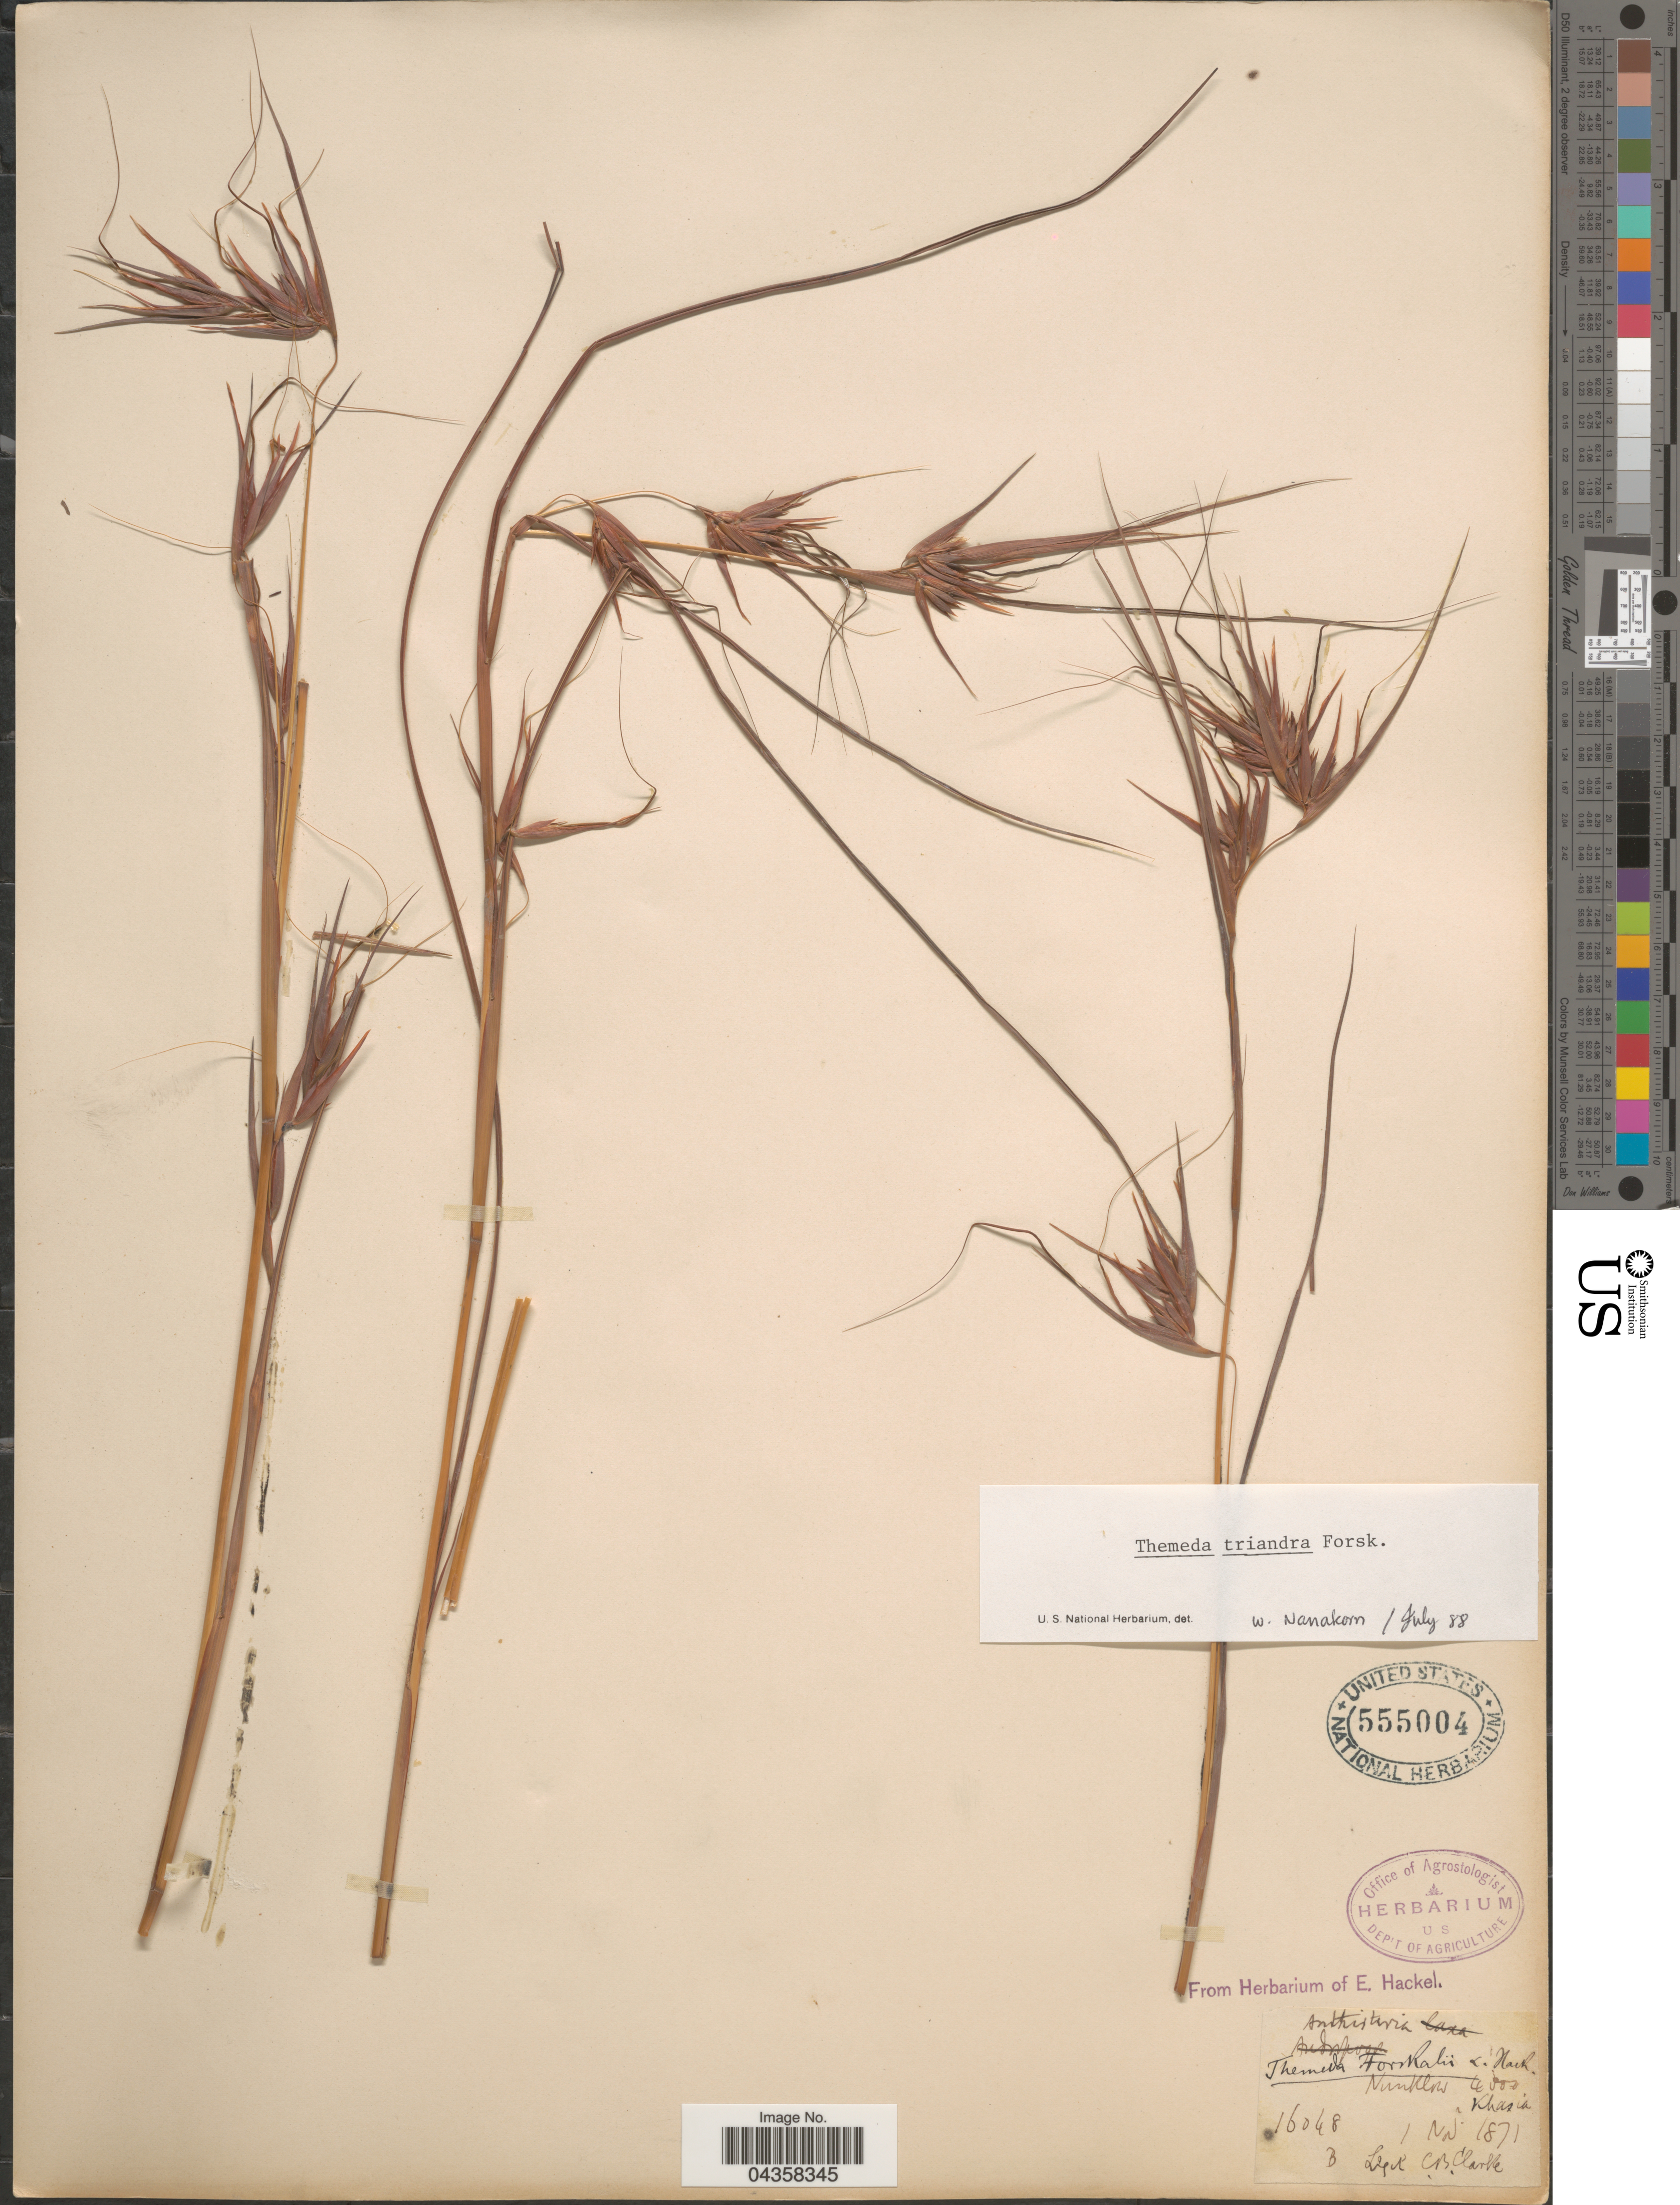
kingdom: Plantae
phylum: Tracheophyta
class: Liliopsida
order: Poales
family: Poaceae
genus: Themeda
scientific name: Themeda triandra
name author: Forssk.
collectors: C. B. Clarke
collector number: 16048B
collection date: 1871-11-01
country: India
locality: Nanklow. Khasia.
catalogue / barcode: US 555004